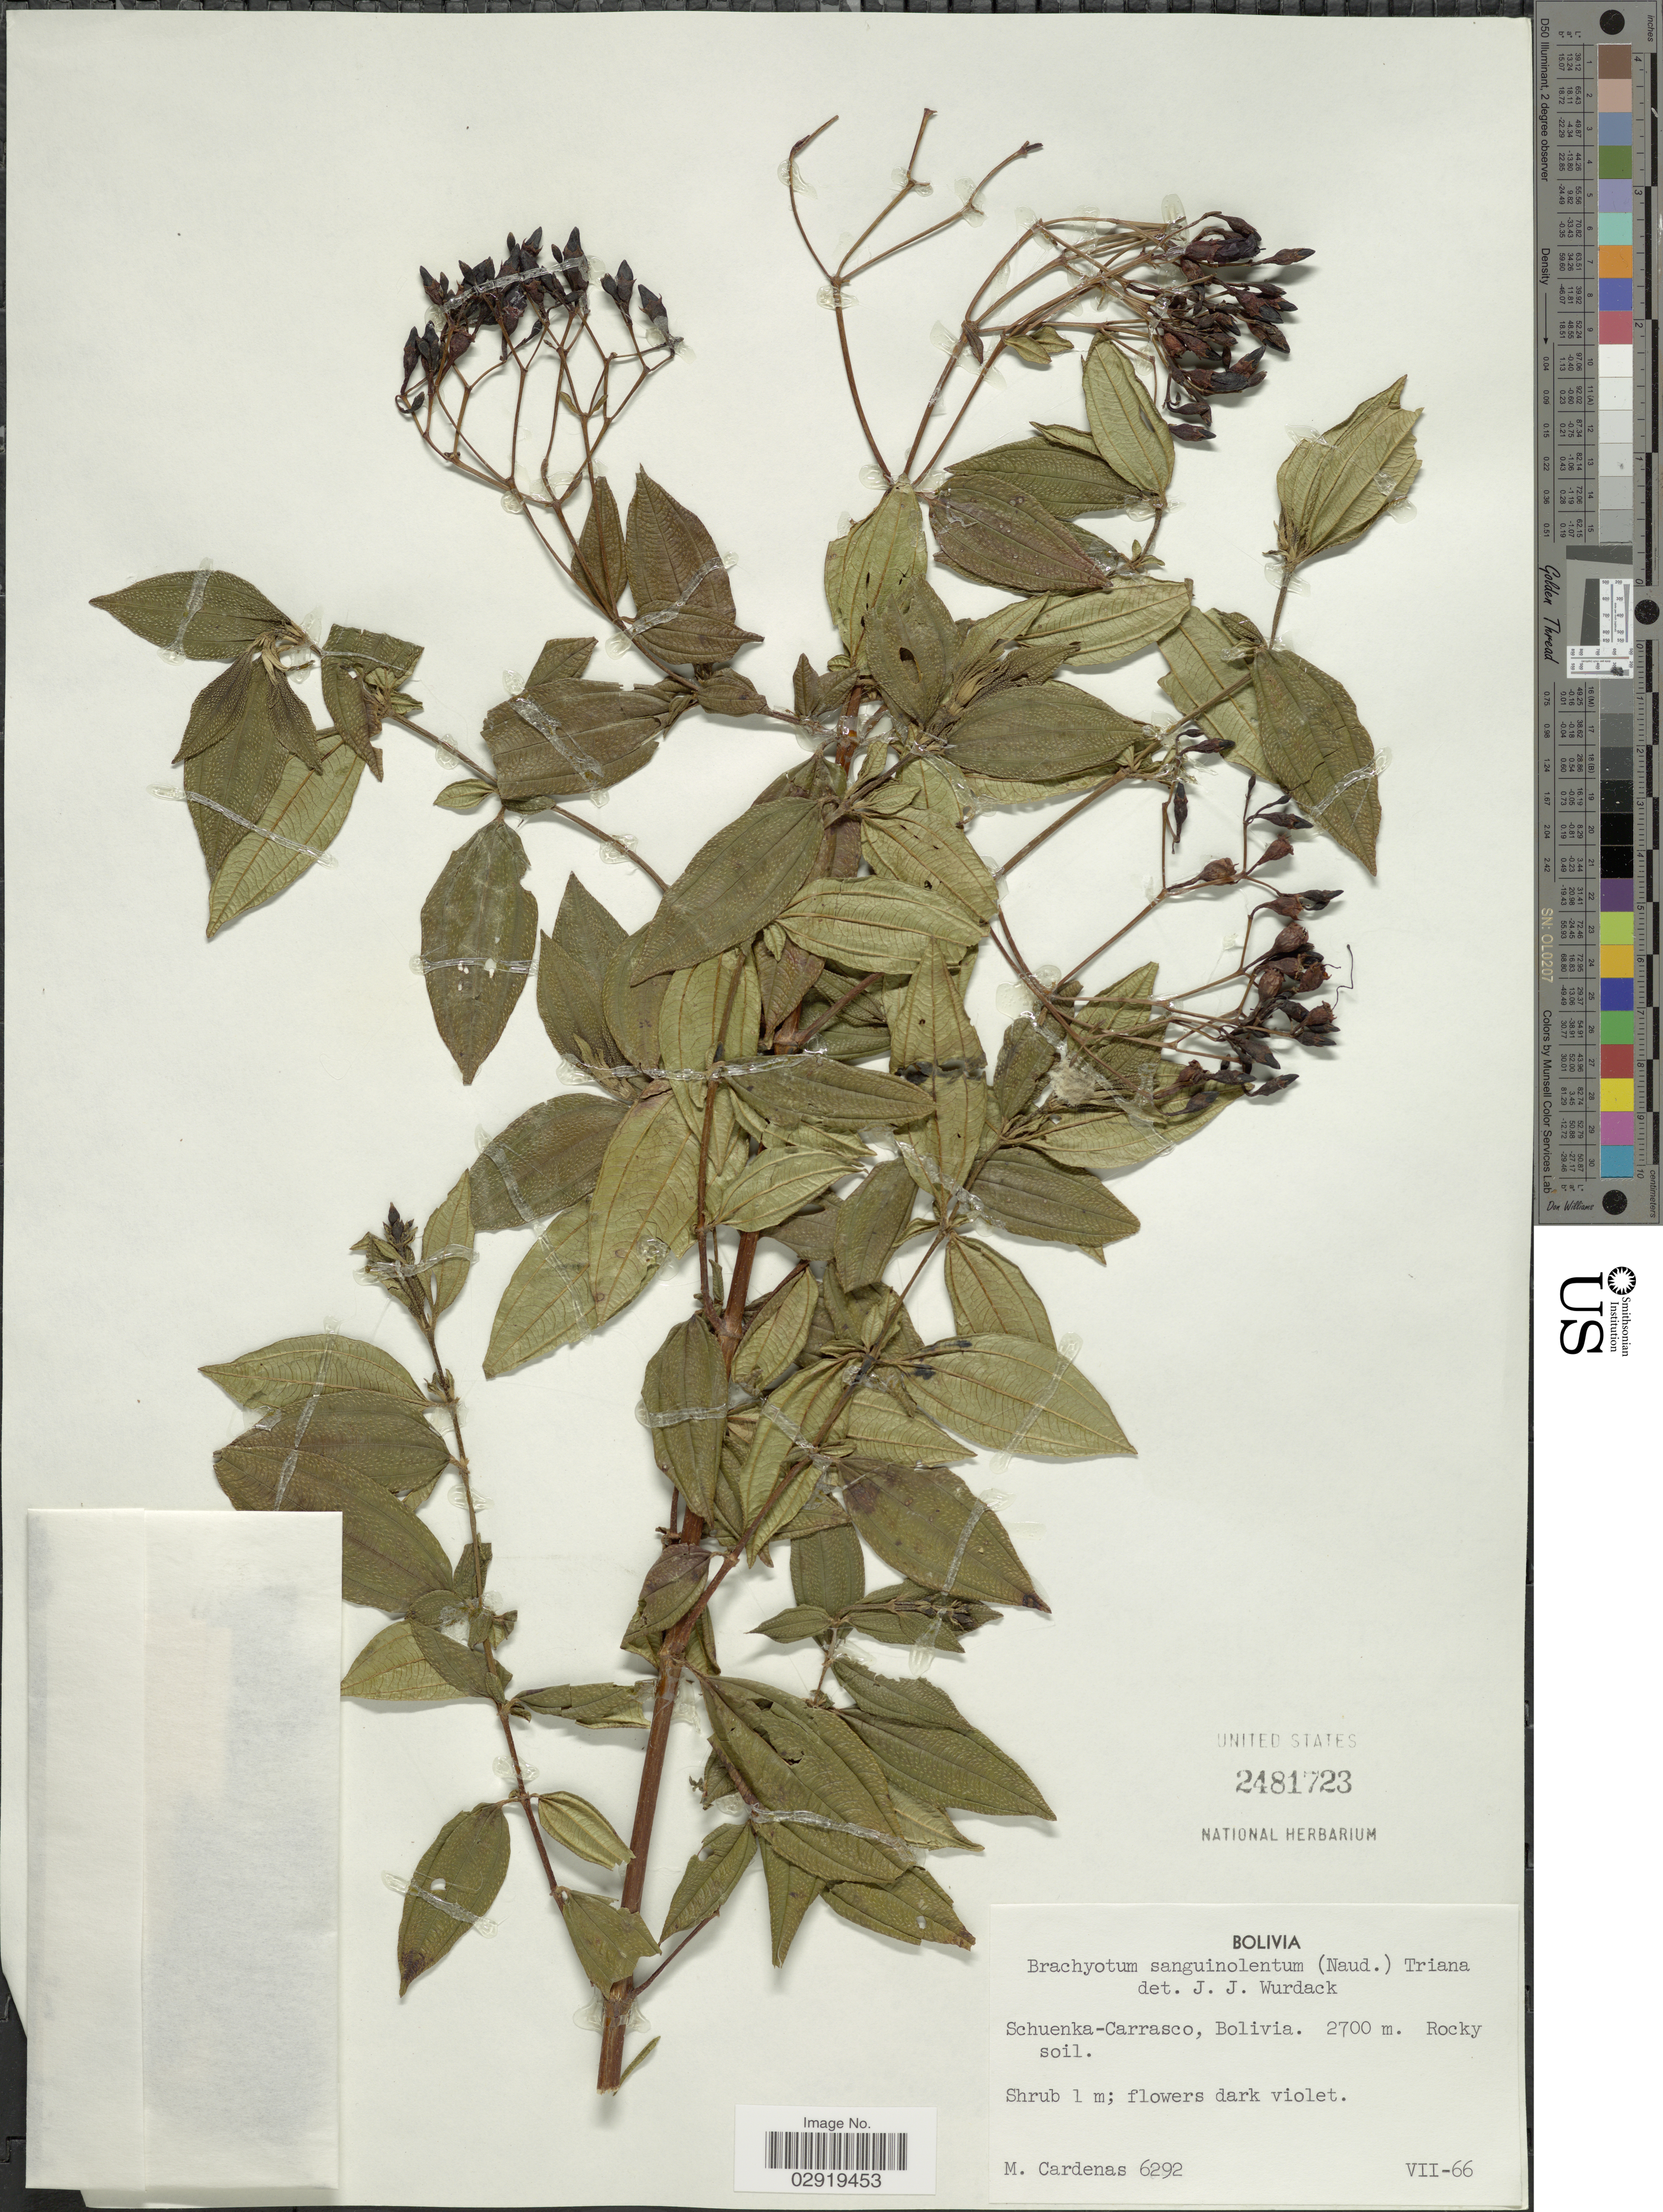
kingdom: Plantae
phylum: Tracheophyta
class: Magnoliopsida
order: Myrtales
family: Melastomataceae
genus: Brachyotum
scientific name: Brachyotum sanguinolentum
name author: (Naudin) Triana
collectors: M. Cárdenas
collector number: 6292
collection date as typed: Transcribed d/m/y: /7/66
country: Bolivia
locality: Schuenka-Carrasco.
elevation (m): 2700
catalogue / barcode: US 2481723